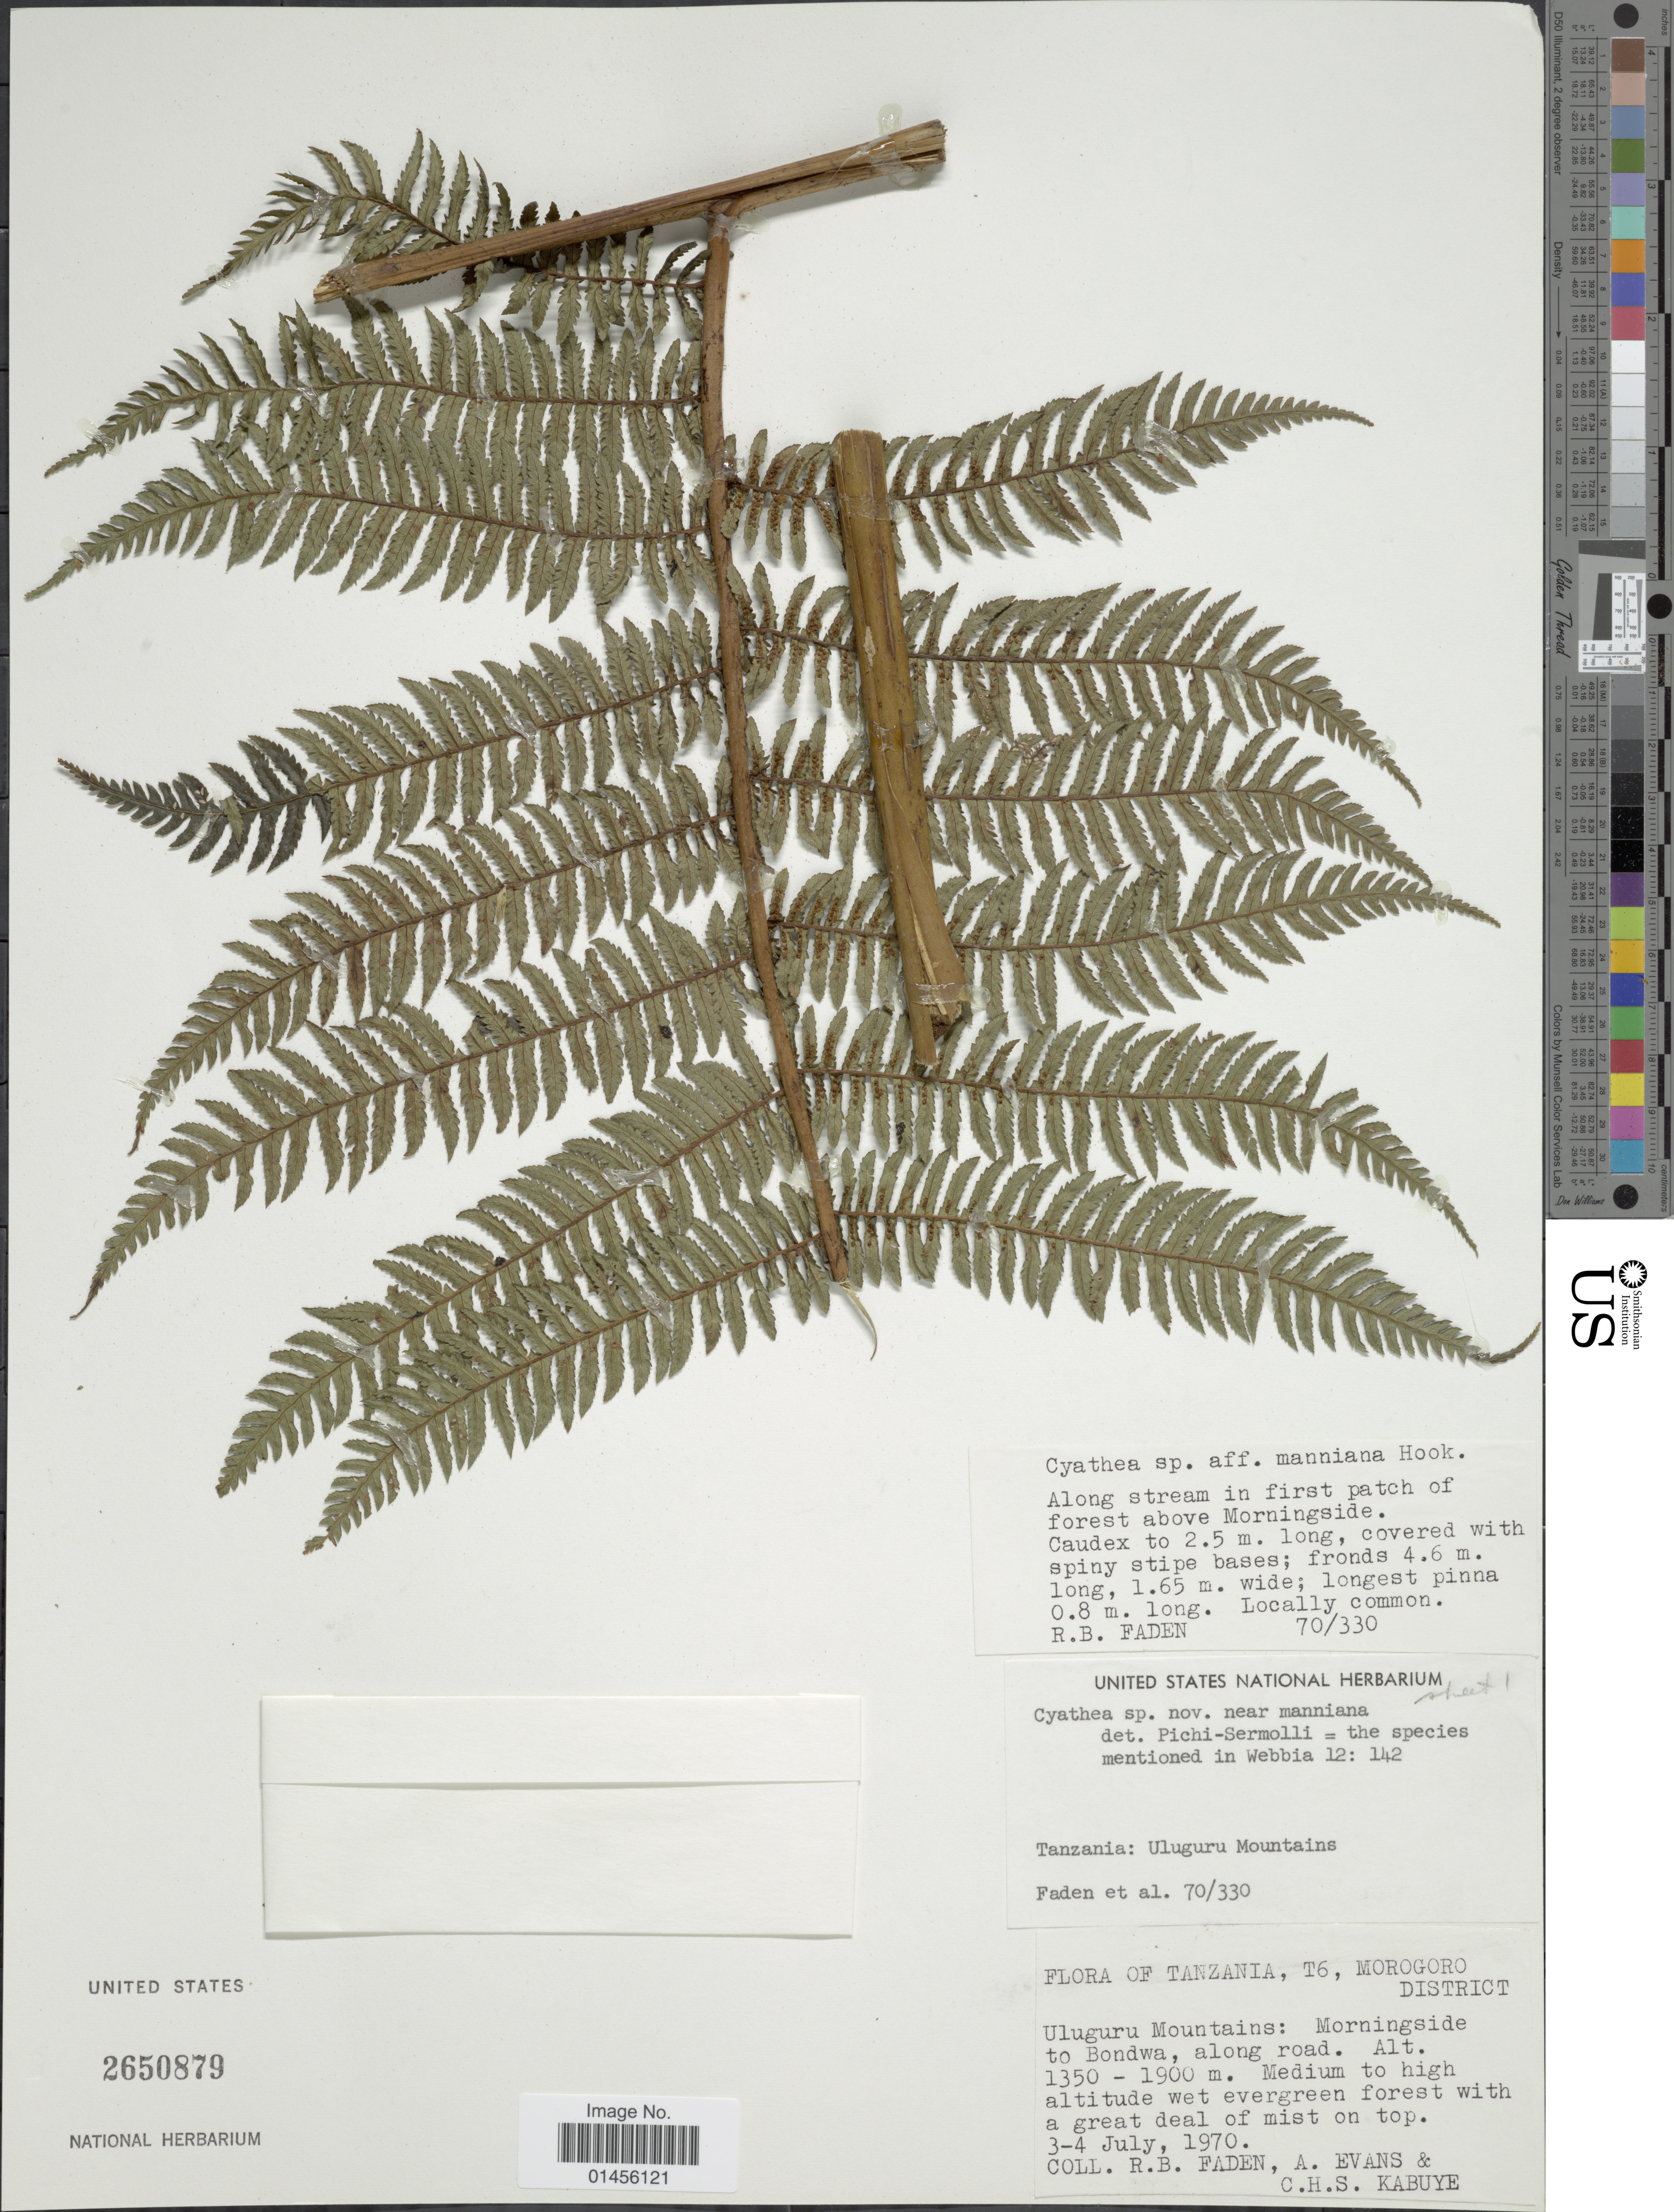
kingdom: Plantae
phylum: Tracheophyta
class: Polypodiopsida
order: Cyatheales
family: Cyatheaceae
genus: Alsophila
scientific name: Alsophila sp.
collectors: R. B. Faden, A. Evans & C. Kabuye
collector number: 70/330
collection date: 1970-07-03/1970-07-04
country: Tanzania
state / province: Morogoro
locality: Morogoro District, Uluguru Mountains: Morningside to Bondwa, along road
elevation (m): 1350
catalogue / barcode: US 2650879